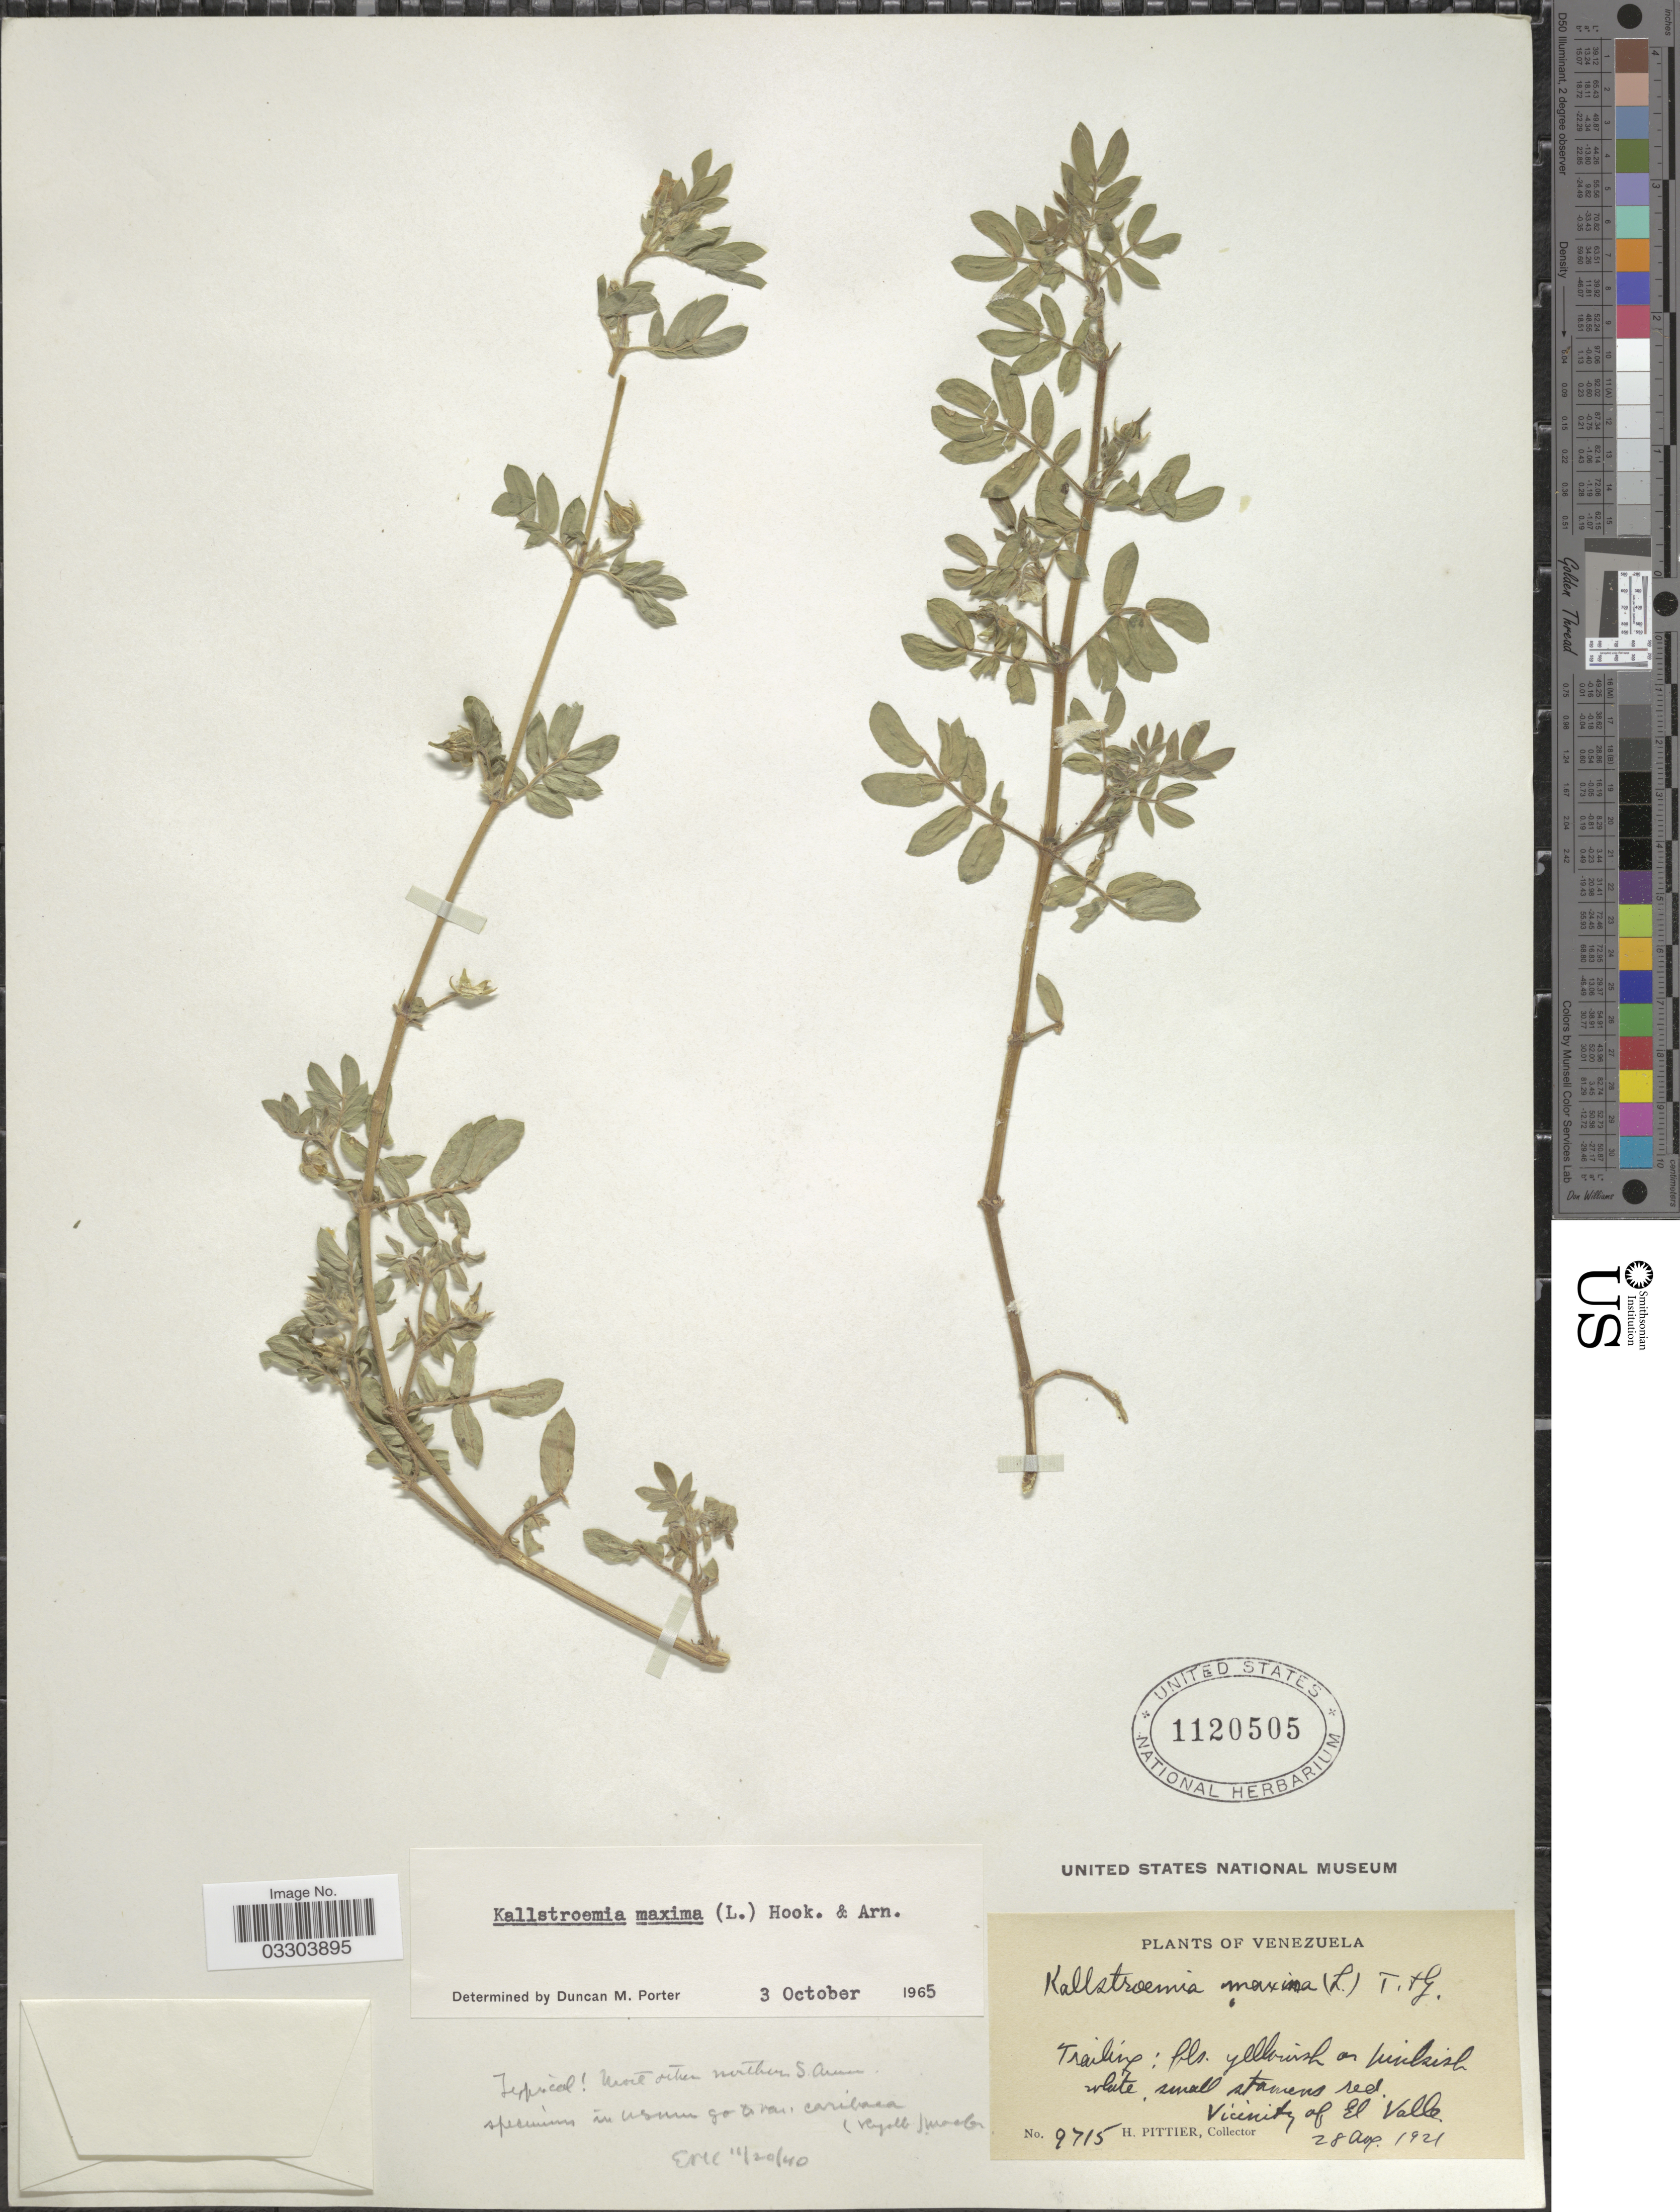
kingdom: Plantae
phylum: Tracheophyta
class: Magnoliopsida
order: Zygophyllales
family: Zygophyllaceae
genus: Kallstroemia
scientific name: Kallstroemia maxima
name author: (L.) Hook. & Arn.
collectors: H. F. Pittier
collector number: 9715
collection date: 1921-08-28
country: Venezuela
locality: Vicinity of El Valle.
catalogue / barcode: US 1120505